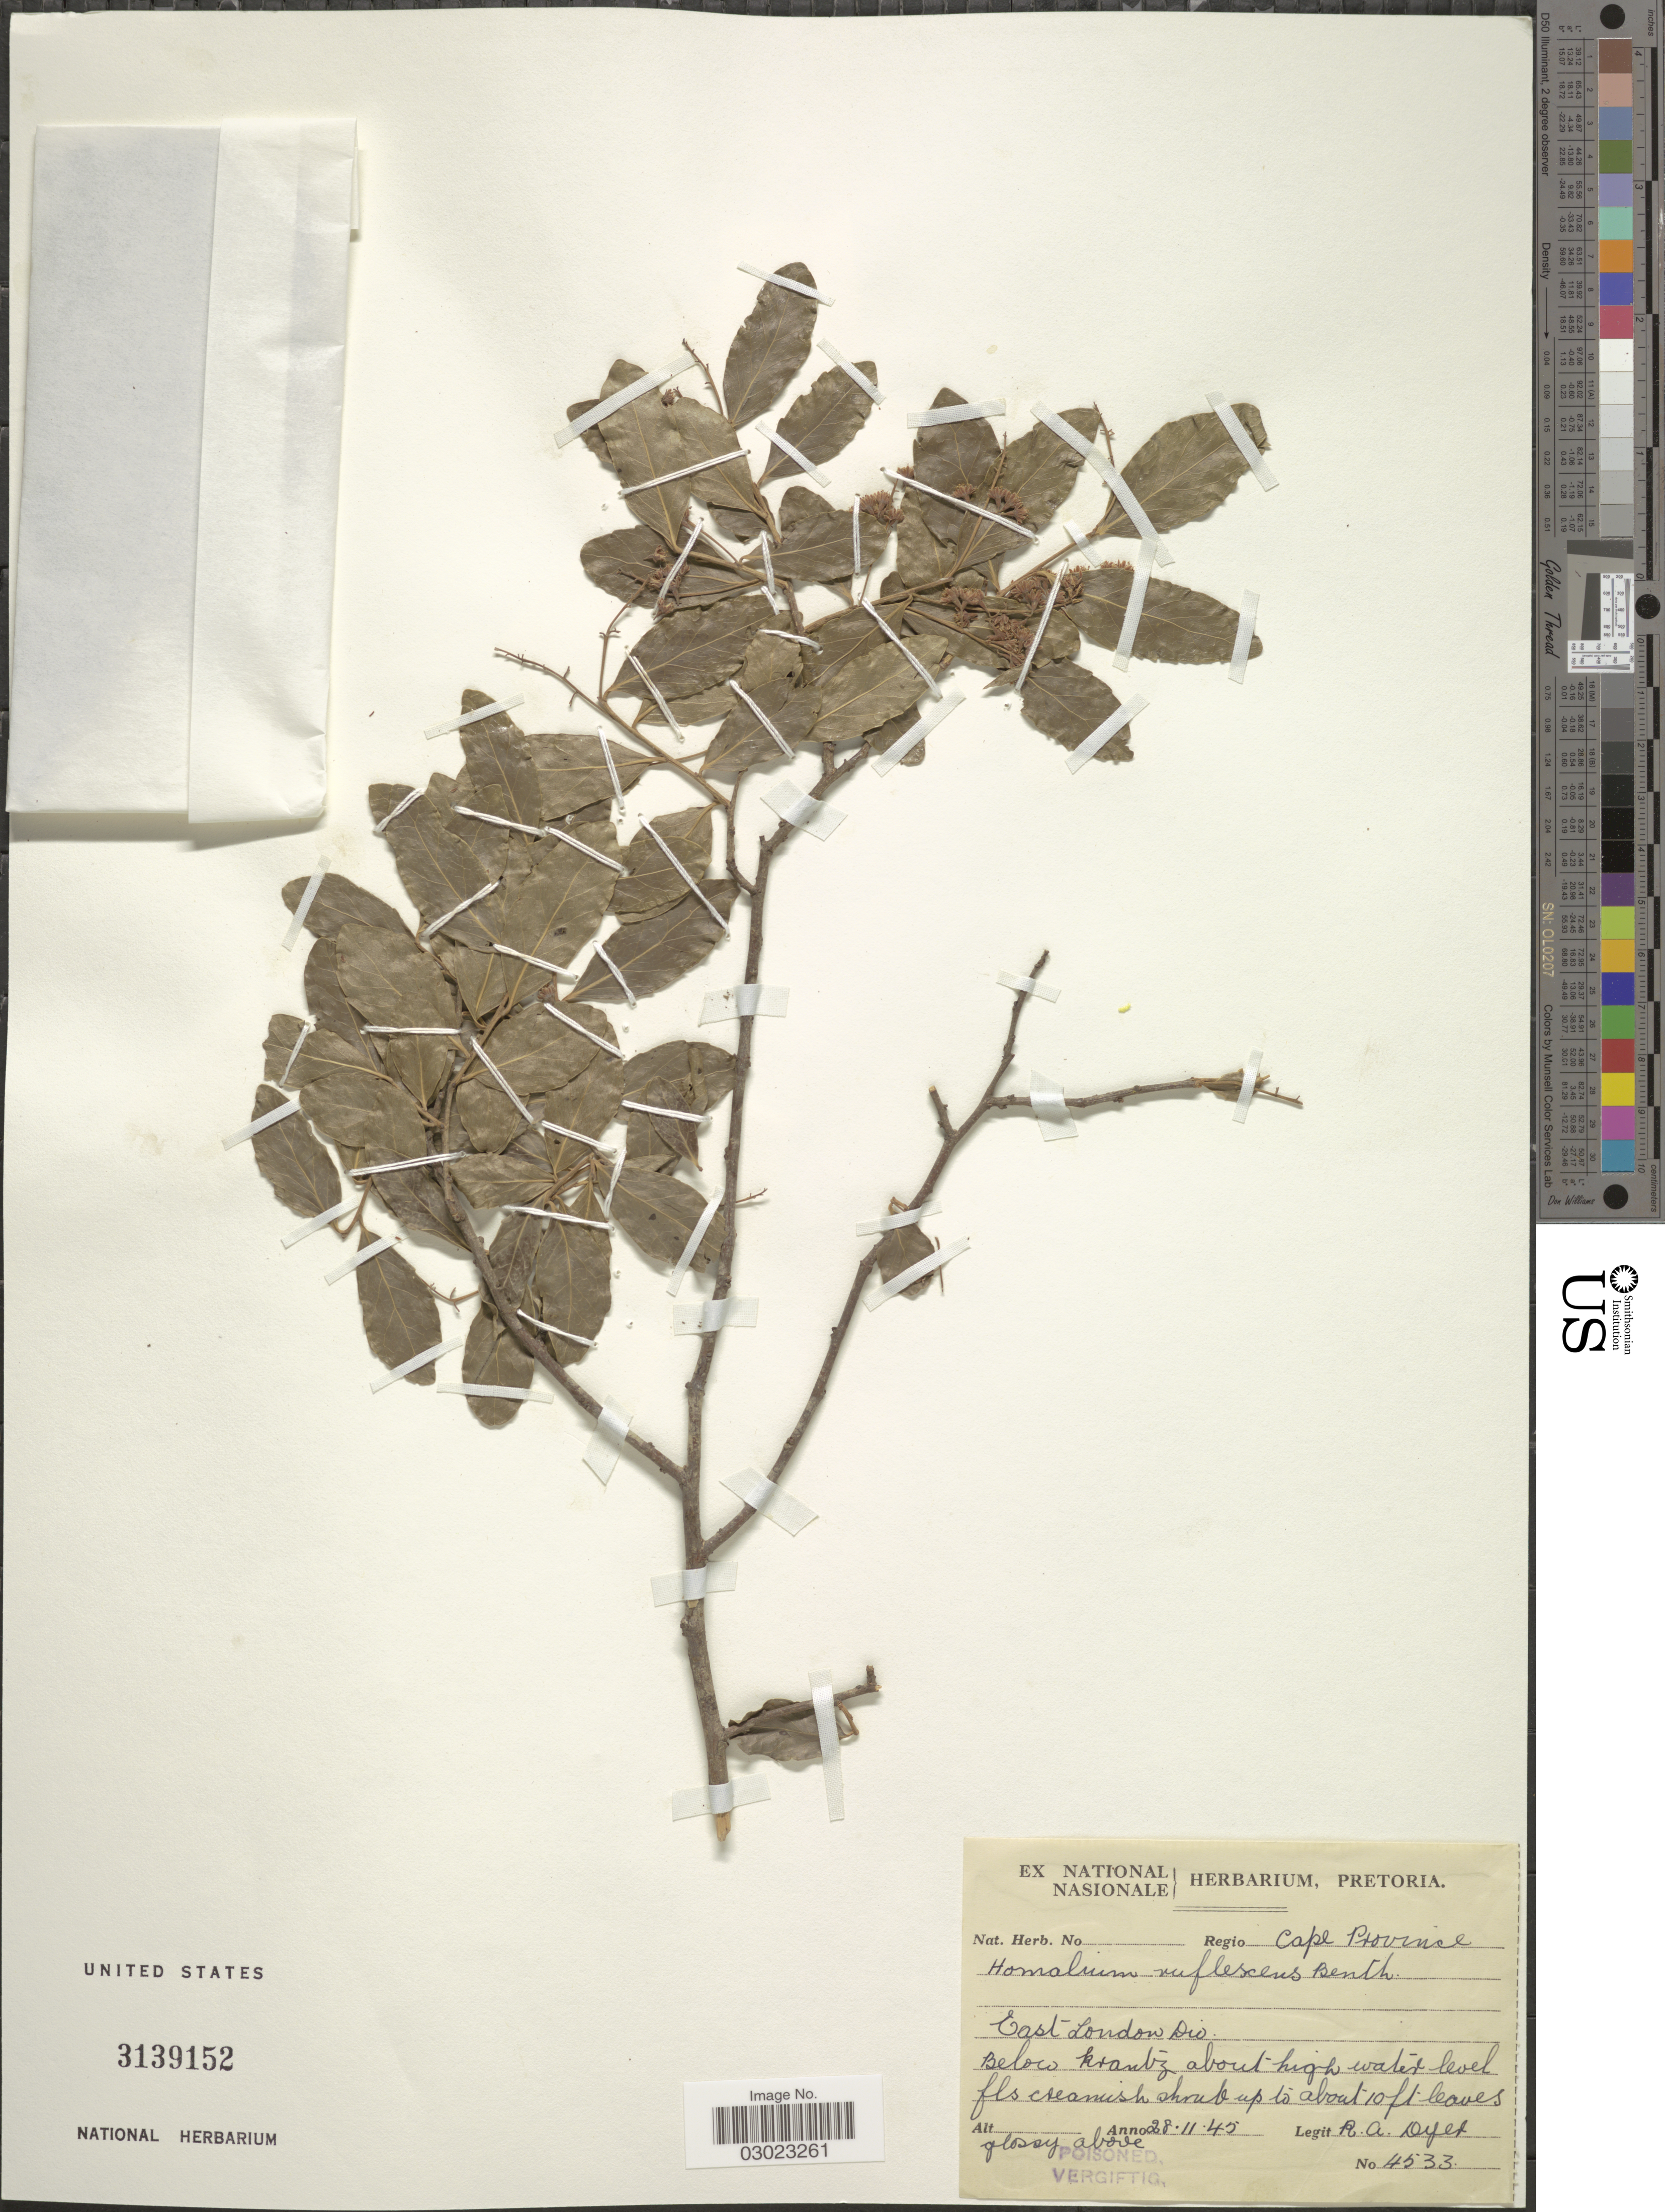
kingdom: Plantae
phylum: Tracheophyta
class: Magnoliopsida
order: Malpighiales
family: Salicaceae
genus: Homalium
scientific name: Homalium rufescens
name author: Benth.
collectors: R. A. Dyer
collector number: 4533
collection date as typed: Transcribed d/m/y: 28/11/45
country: South Africa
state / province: Eastern Cape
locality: East London Div.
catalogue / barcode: US 3139152